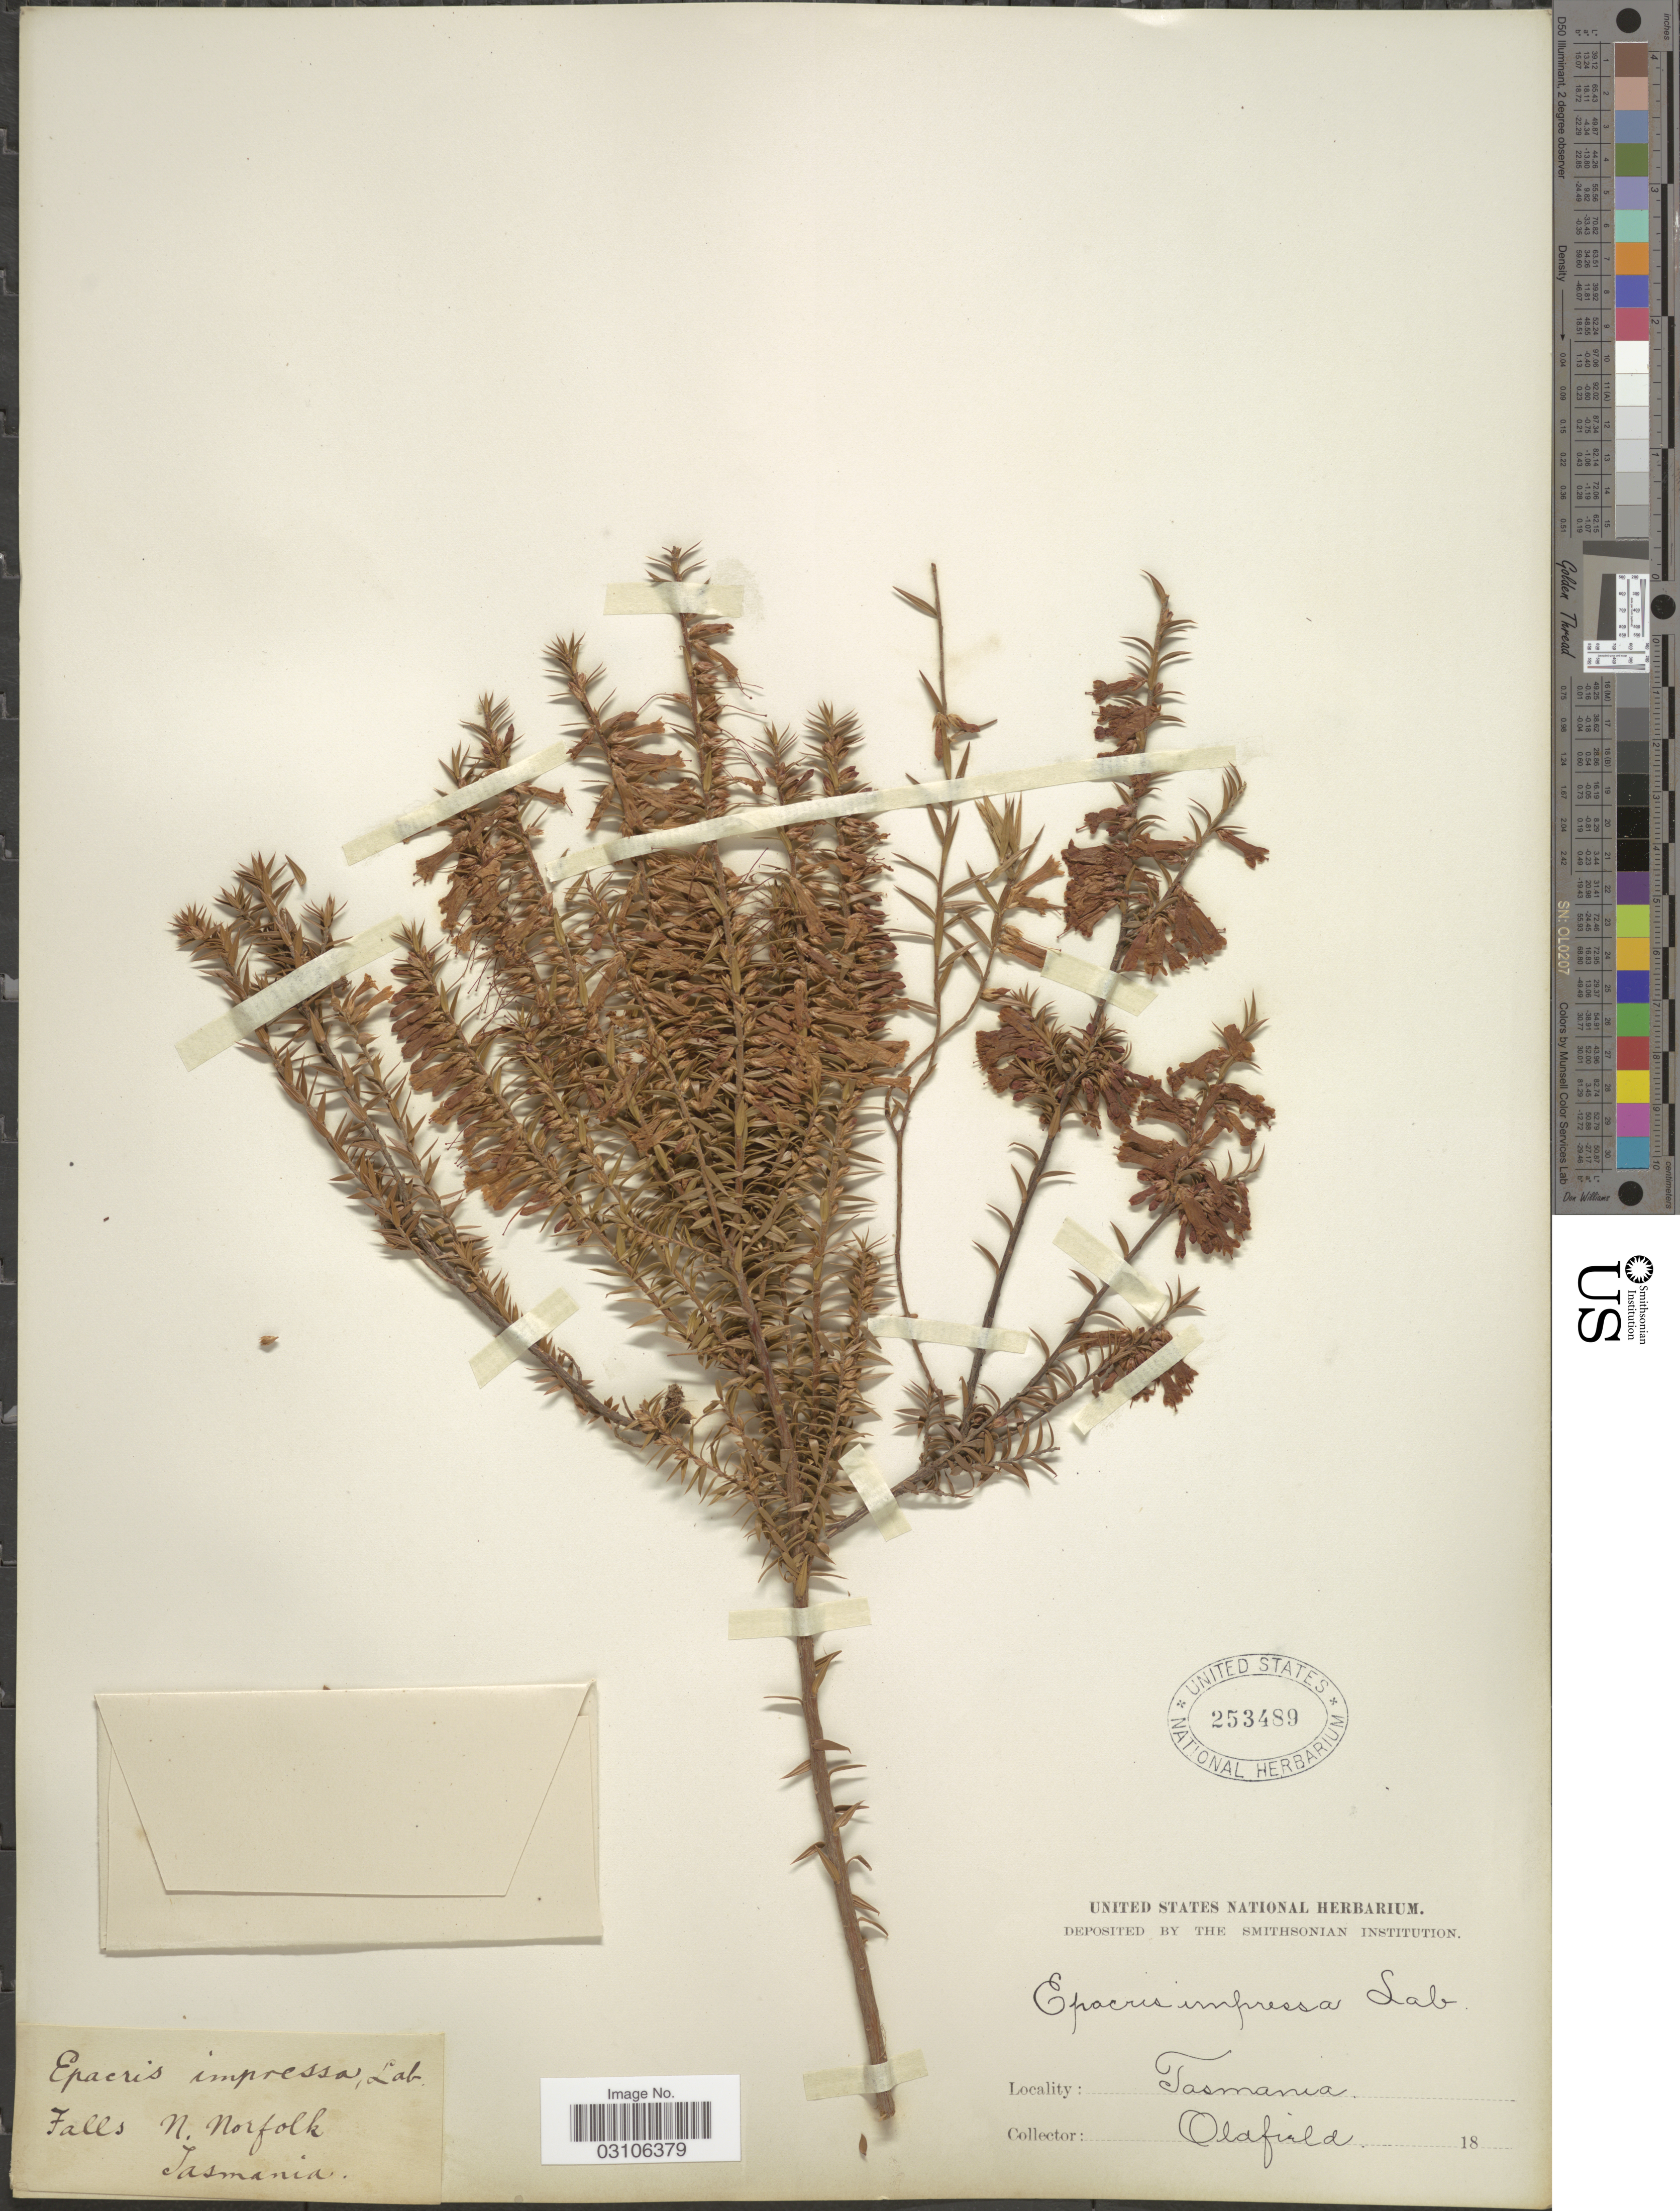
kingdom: Plantae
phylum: Tracheophyta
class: Magnoliopsida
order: Ericales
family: Ericaceae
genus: Epacris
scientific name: Epacris impressa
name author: Labill.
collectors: Oldfield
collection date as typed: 18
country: Australia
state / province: Tasmania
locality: Falls, N. Norfolk.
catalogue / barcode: US 253489